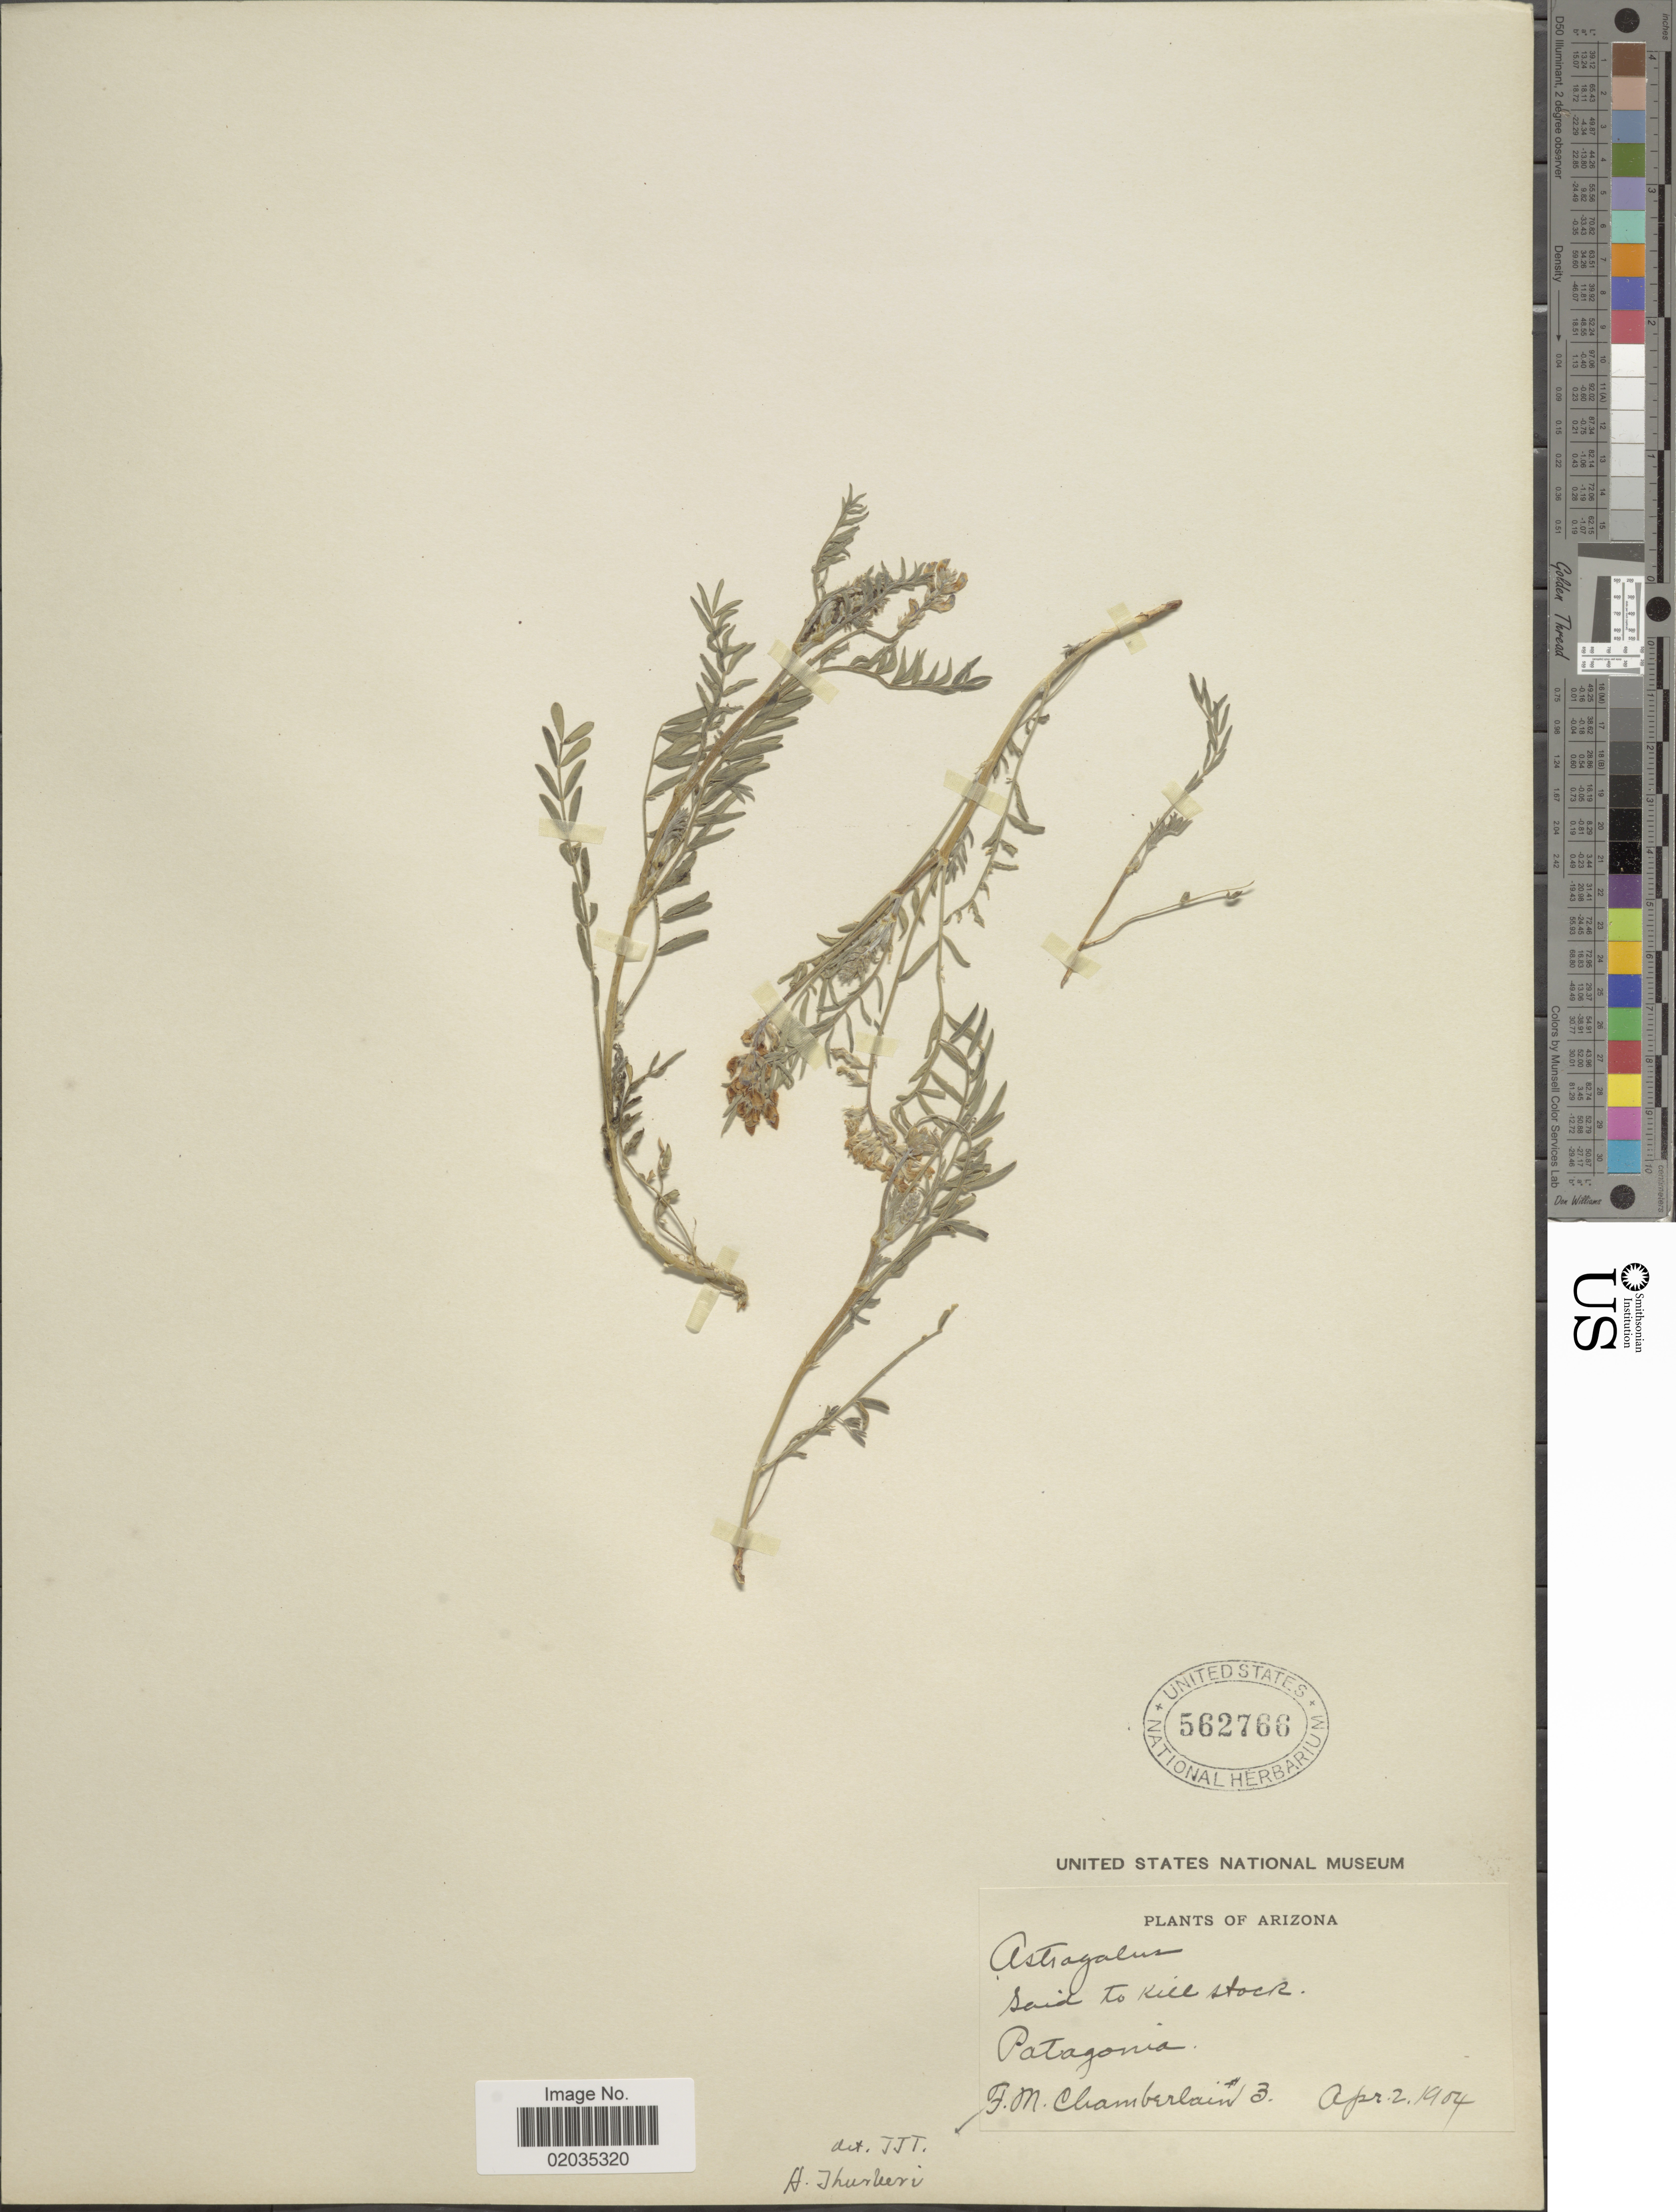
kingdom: Plantae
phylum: Tracheophyta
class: Magnoliopsida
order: Fabales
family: Fabaceae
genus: Astragalus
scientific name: Astragalus thurberi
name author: A. Gray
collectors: F. Chamberlain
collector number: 13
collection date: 1904-04-02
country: United States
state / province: Arizona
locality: Patagonia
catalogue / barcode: US 562766